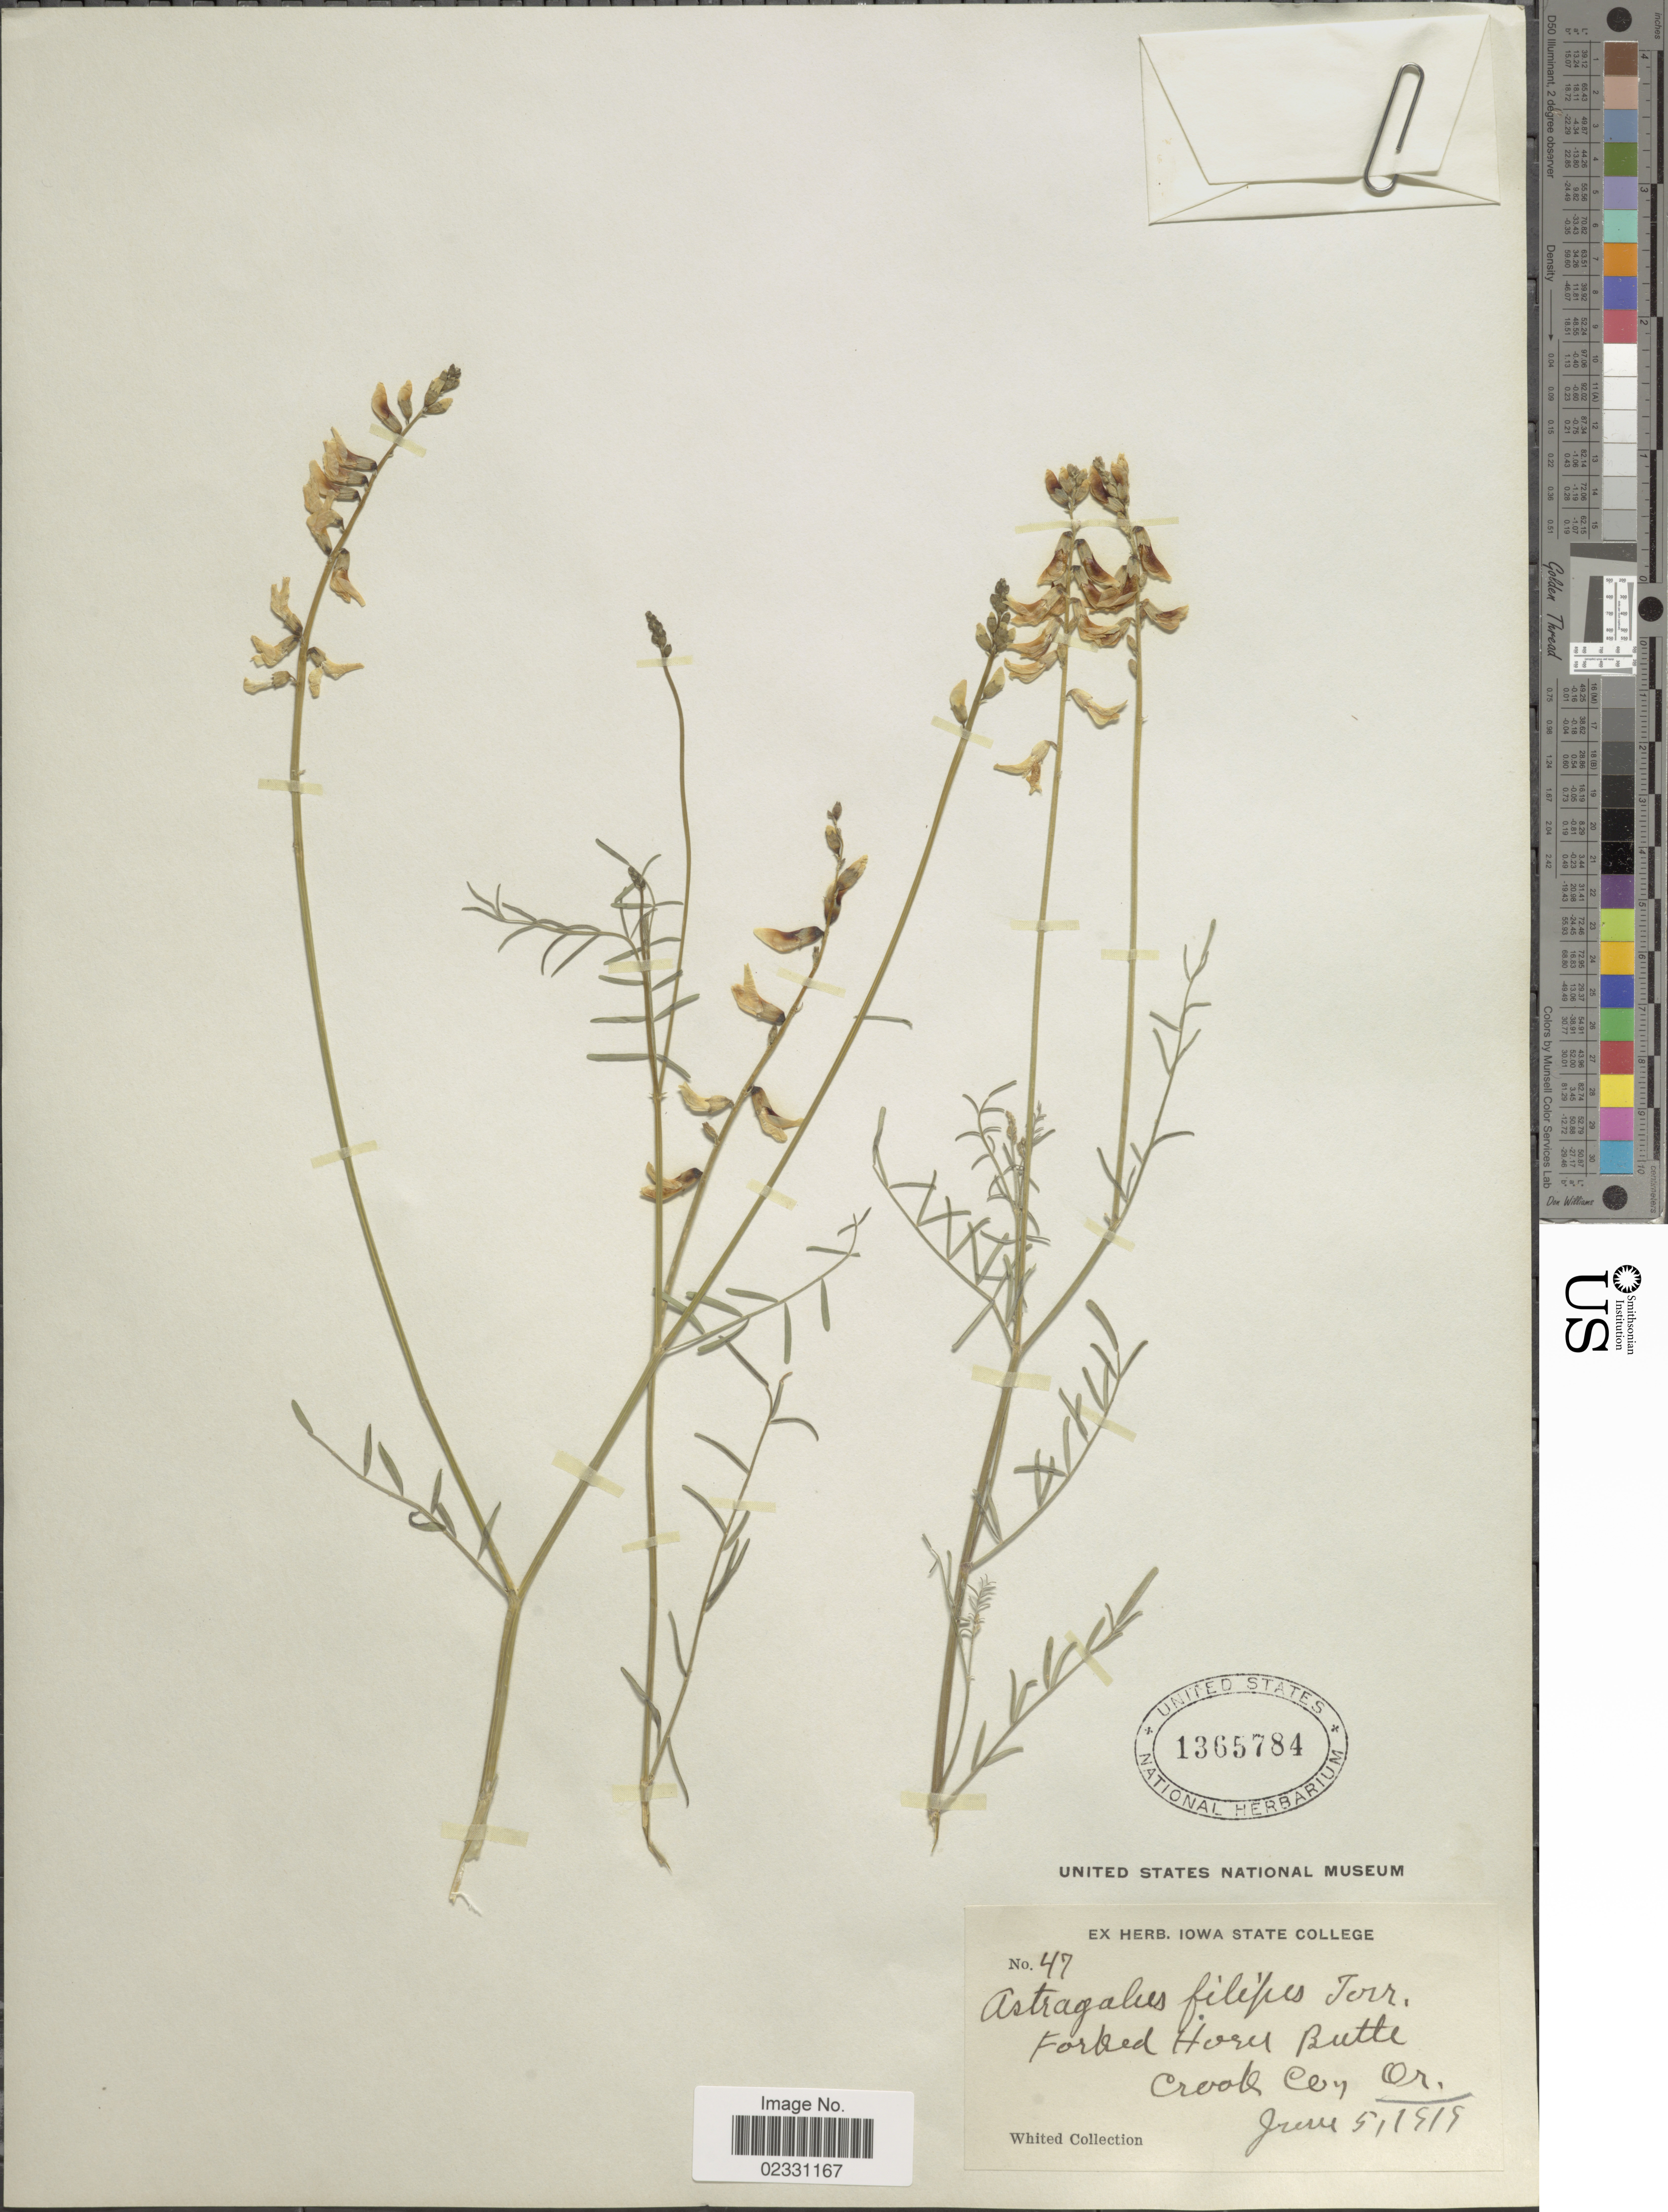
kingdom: Plantae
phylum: Tracheophyta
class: Magnoliopsida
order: Fabales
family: Fabaceae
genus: Astragalus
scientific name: Astragalus filipes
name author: A. Gray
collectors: ex herb. Iowa State College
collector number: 47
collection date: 1919-06-05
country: United States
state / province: Oregon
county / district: Crook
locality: Forked Horn Butte. Crook Co.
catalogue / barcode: US 1365784